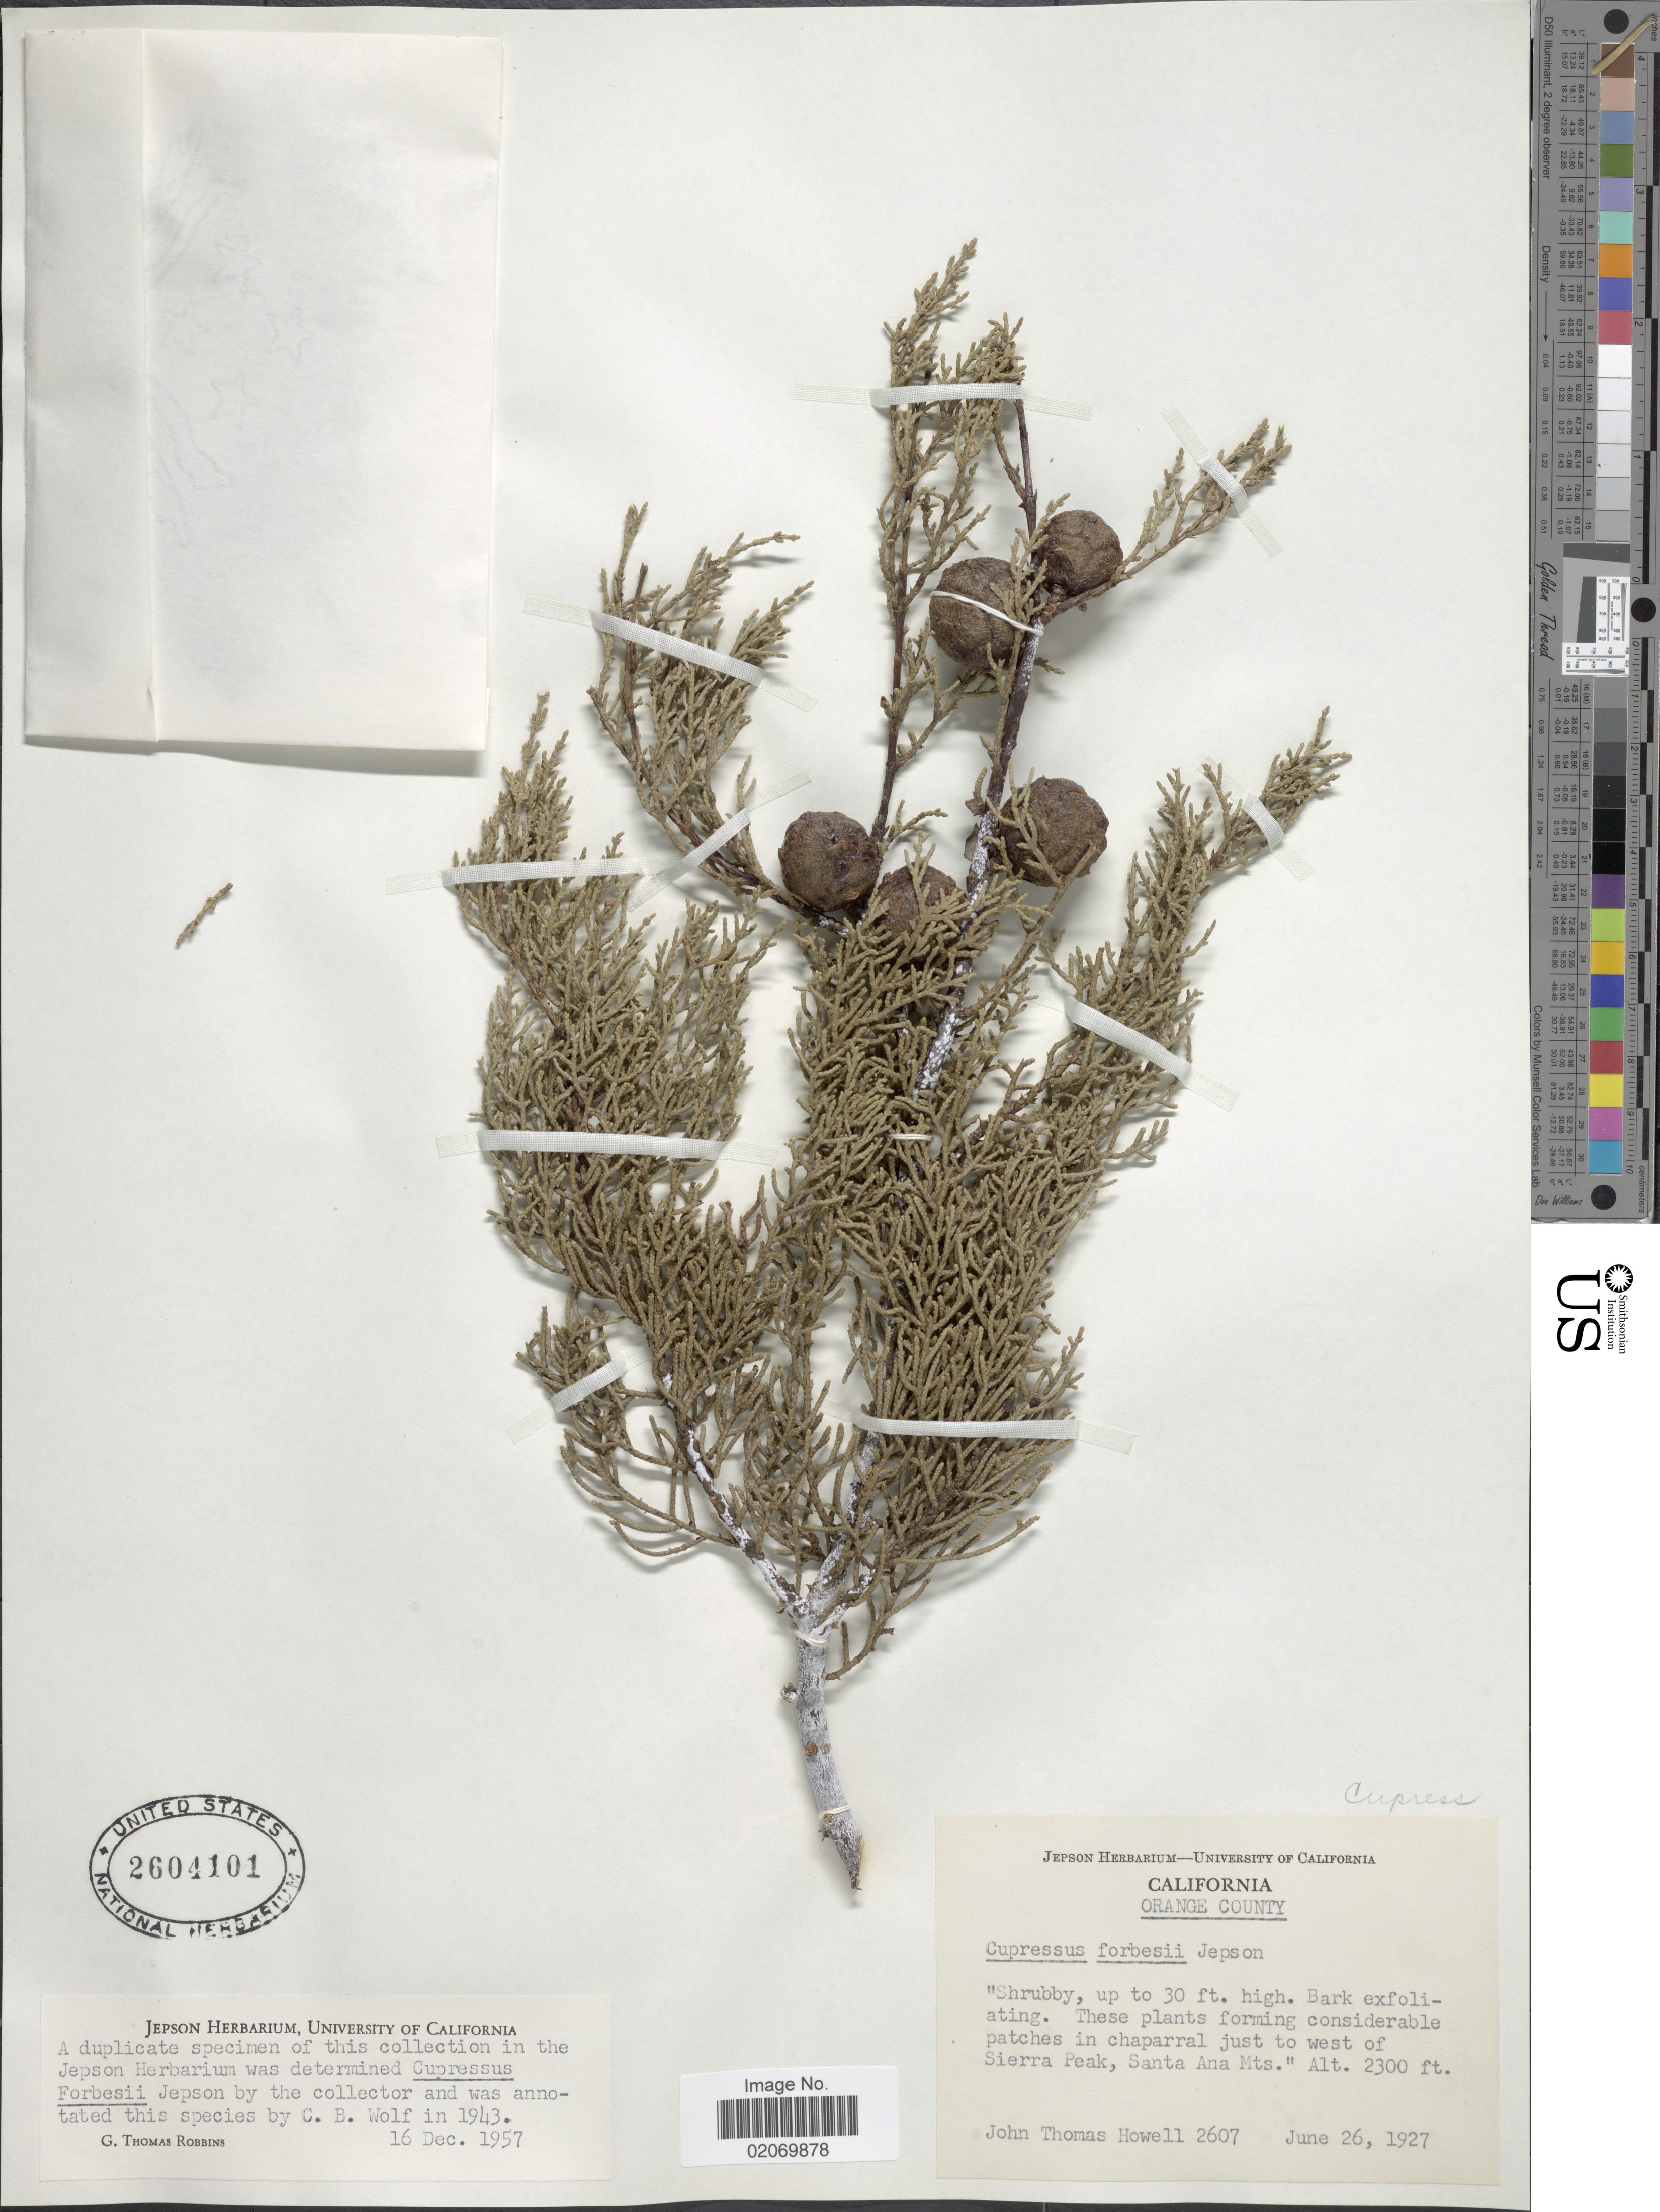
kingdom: Plantae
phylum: Tracheophyta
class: Pinopsida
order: Pinales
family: Cupressaceae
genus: Hesperocyparis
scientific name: Hesperocyparis forbesii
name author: (Jeps.) Bartel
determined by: (US) Smithsonian Institution - National Museum of Natural History - Department of Botany (UNITED STATES)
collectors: J. T. Howell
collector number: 2607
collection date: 1927-06-26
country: United States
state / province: California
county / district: Orange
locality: Orange County, just to west of Sierra Peak, Santa Ana Mts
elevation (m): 701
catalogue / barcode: US 2604101